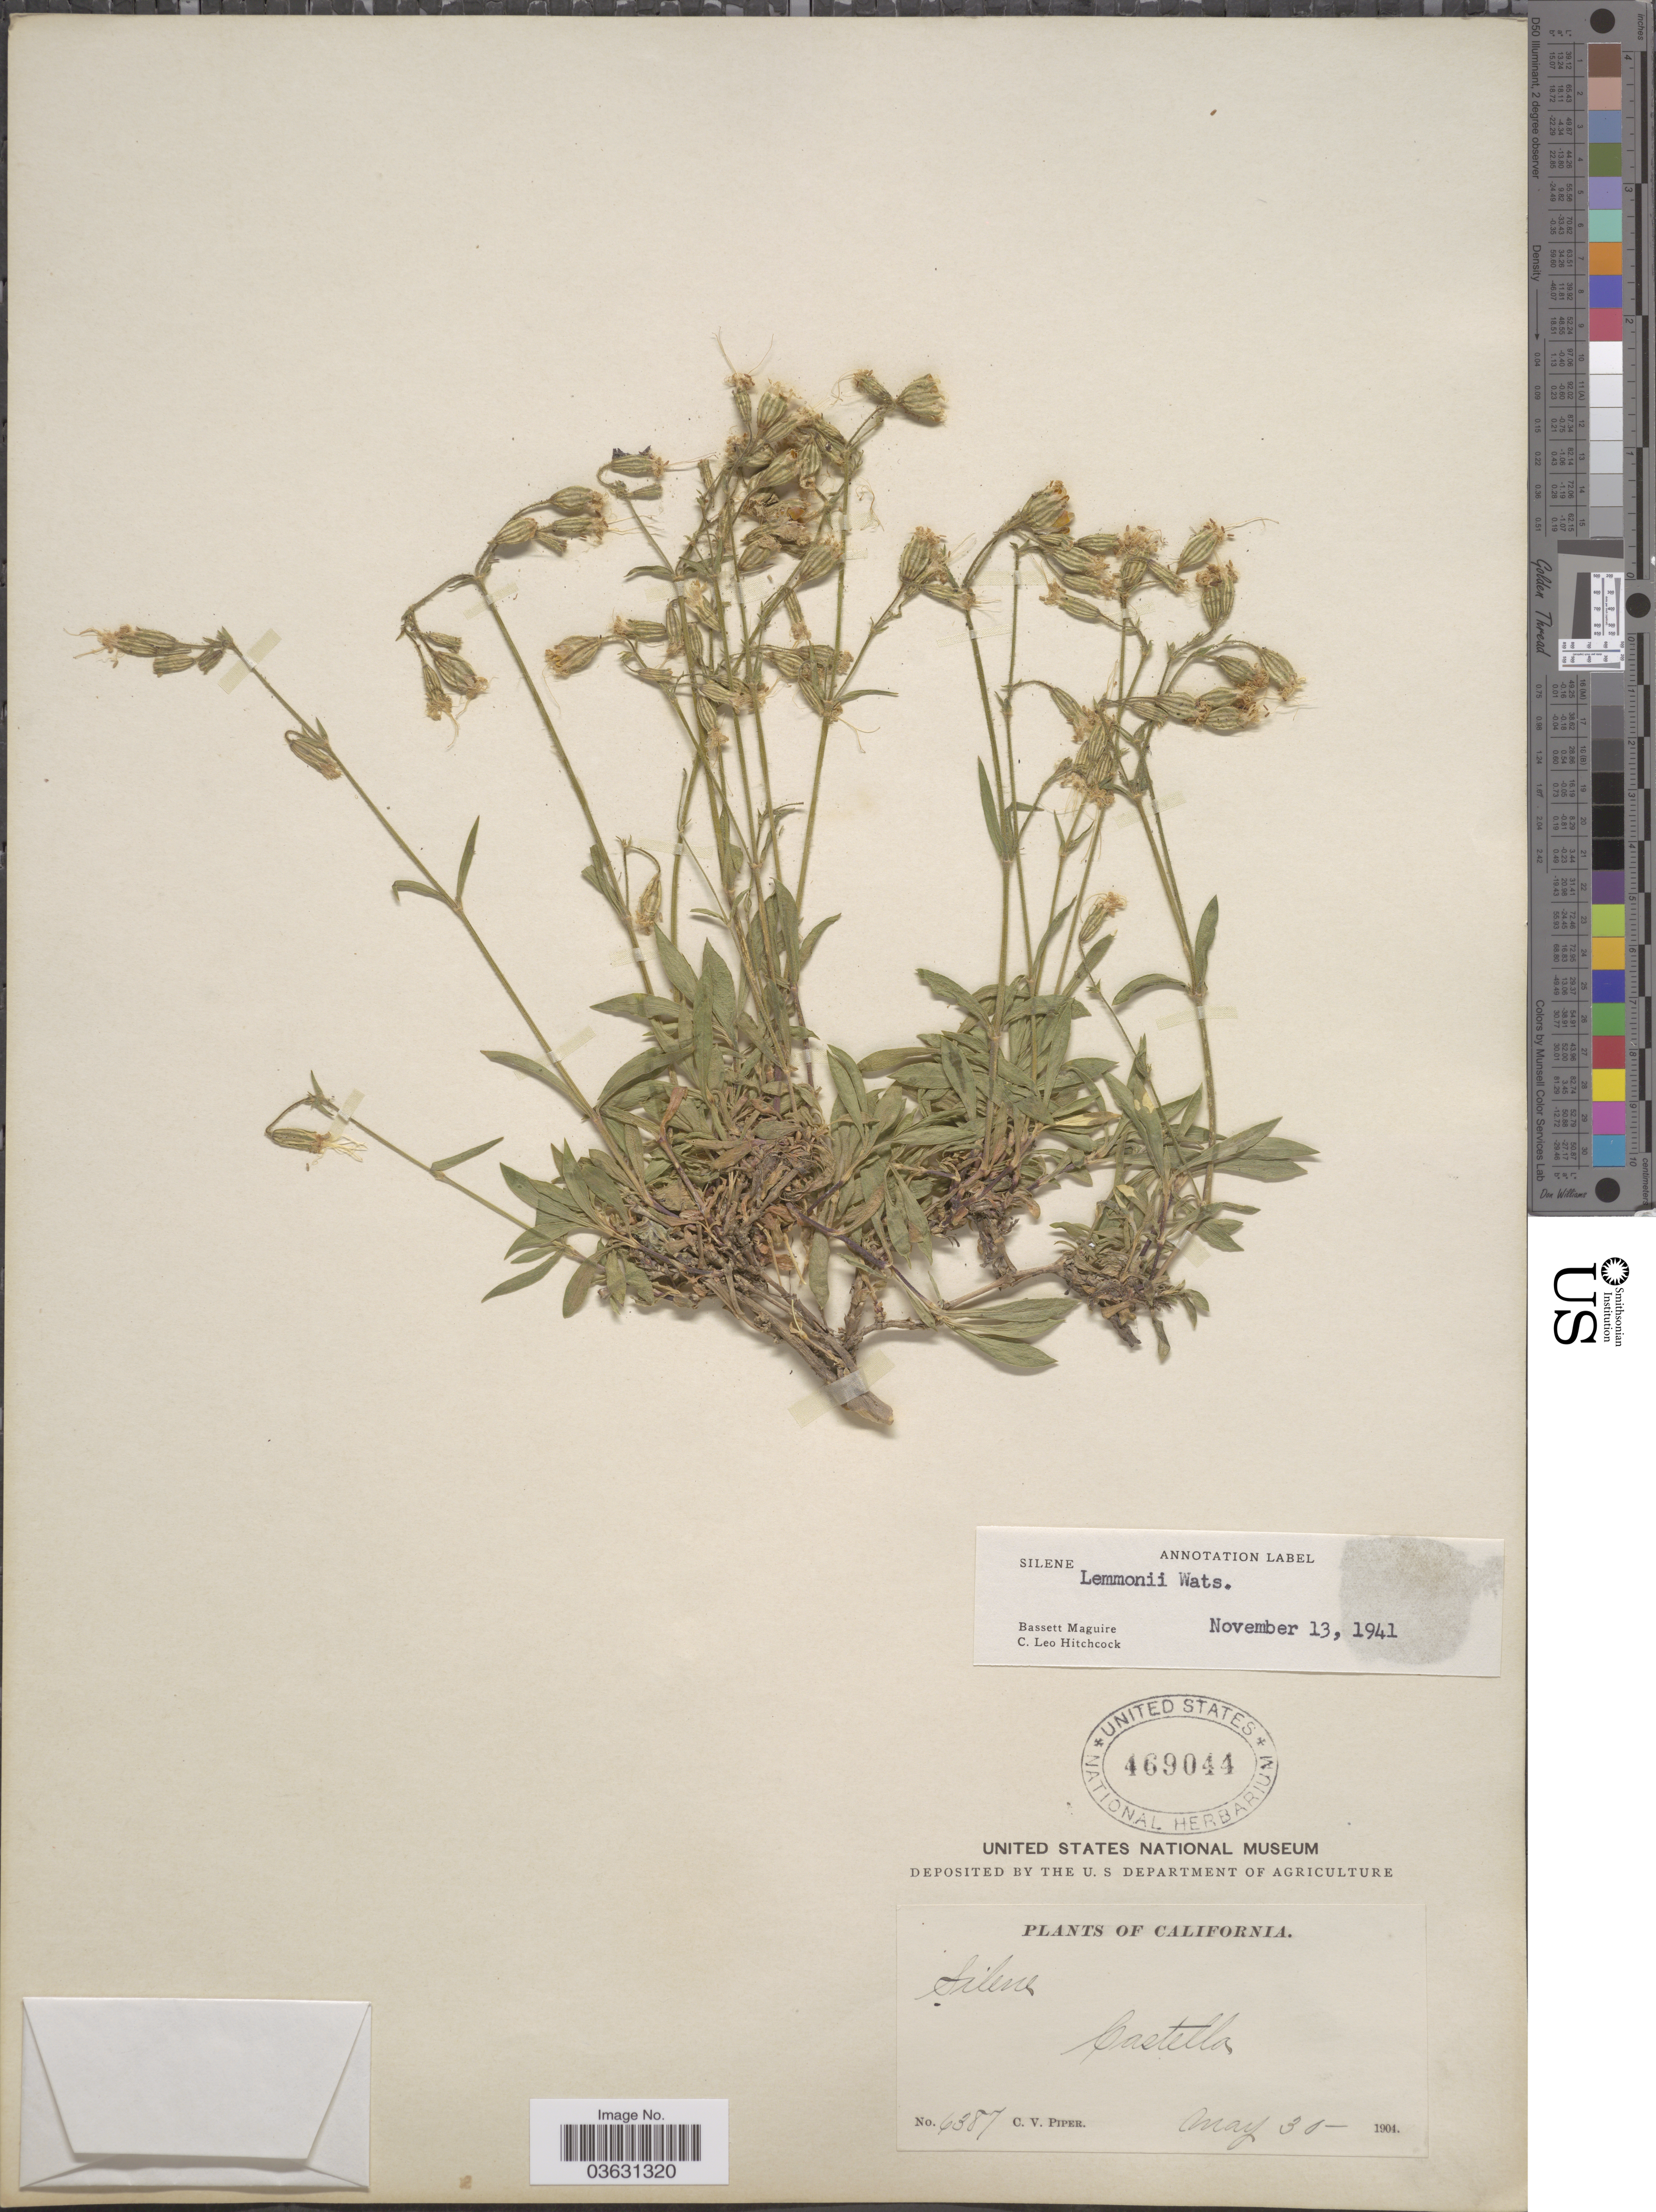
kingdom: Plantae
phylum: Tracheophyta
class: Magnoliopsida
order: Caryophyllales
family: Caryophyllaceae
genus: Silene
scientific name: Silene lemmonii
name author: S. Watson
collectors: C. V. Piper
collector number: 6387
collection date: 1904-05-30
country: United States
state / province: California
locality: Castella.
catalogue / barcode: US 469044